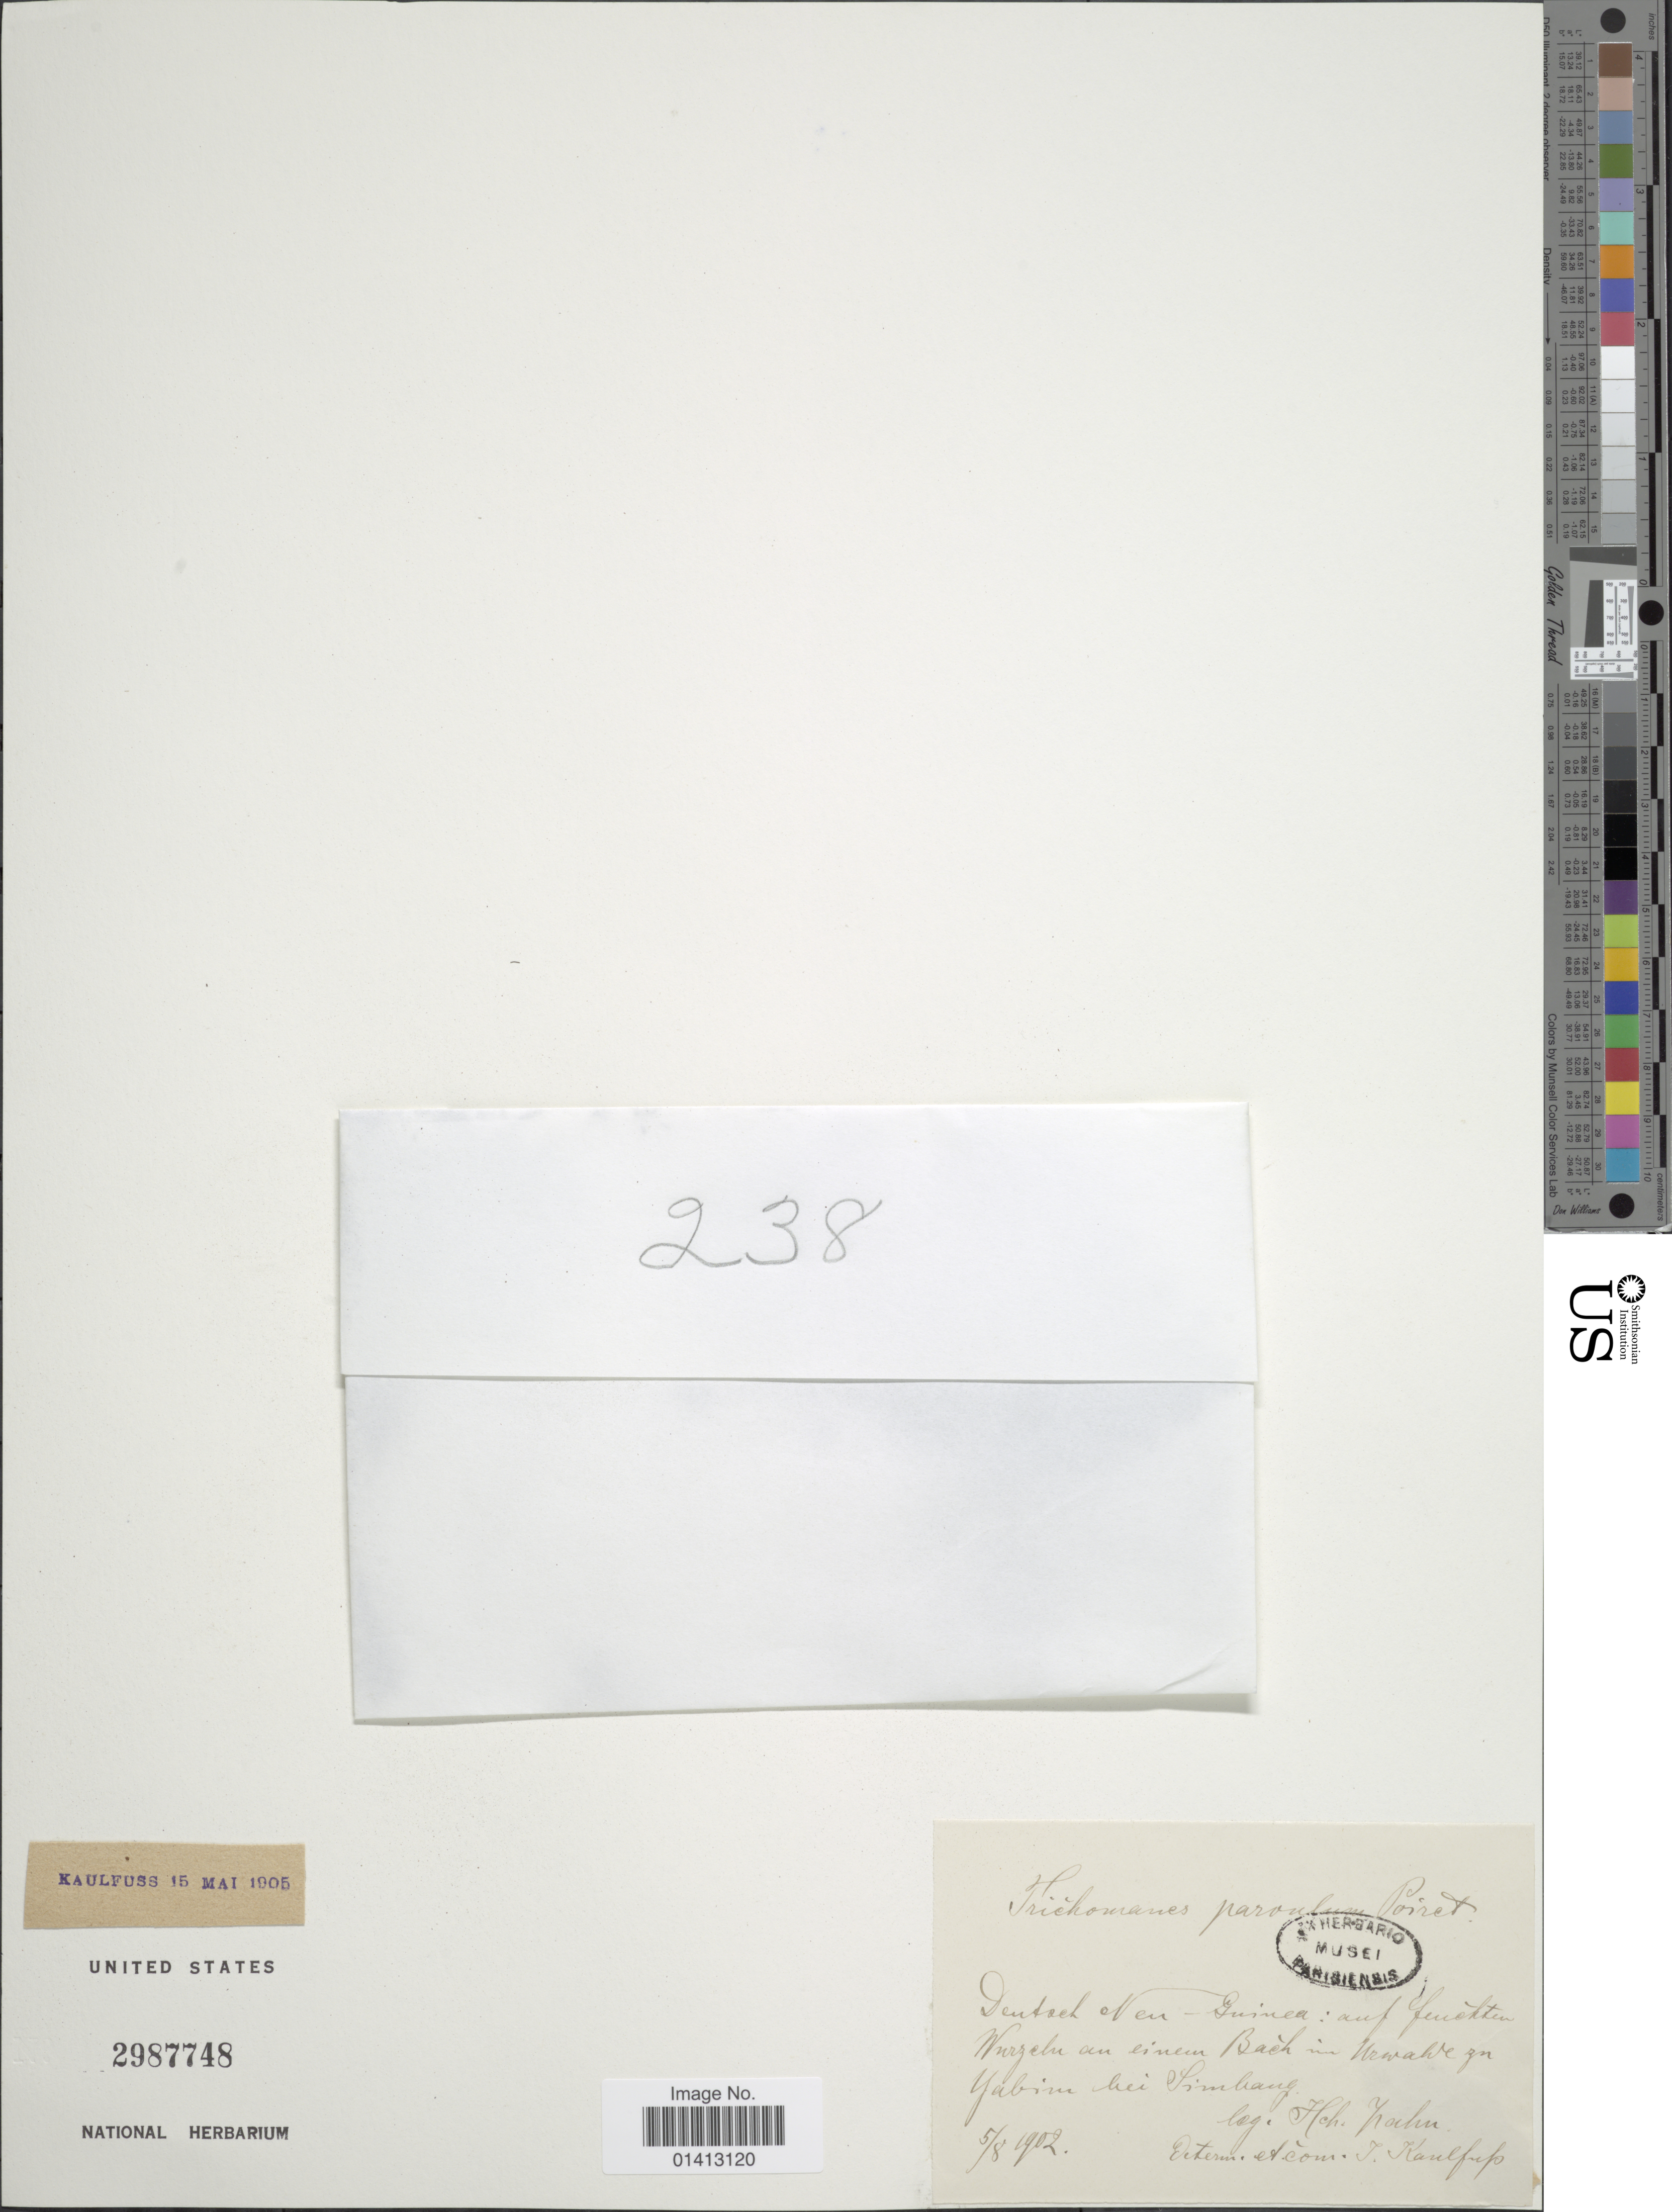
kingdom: Plantae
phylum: Tracheophyta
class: Polypodiopsida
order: Hymenophyllales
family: Hymenophyllaceae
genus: Crepidomanes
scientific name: Crepidomanes saxifragoides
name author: (C. Presl) P.S. Green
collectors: T. Kaulfup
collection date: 1902-08-05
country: Papua New Guinea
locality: Deutsch [illegible text] Guinea: auf fechten [illegible text]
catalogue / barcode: US 2987748